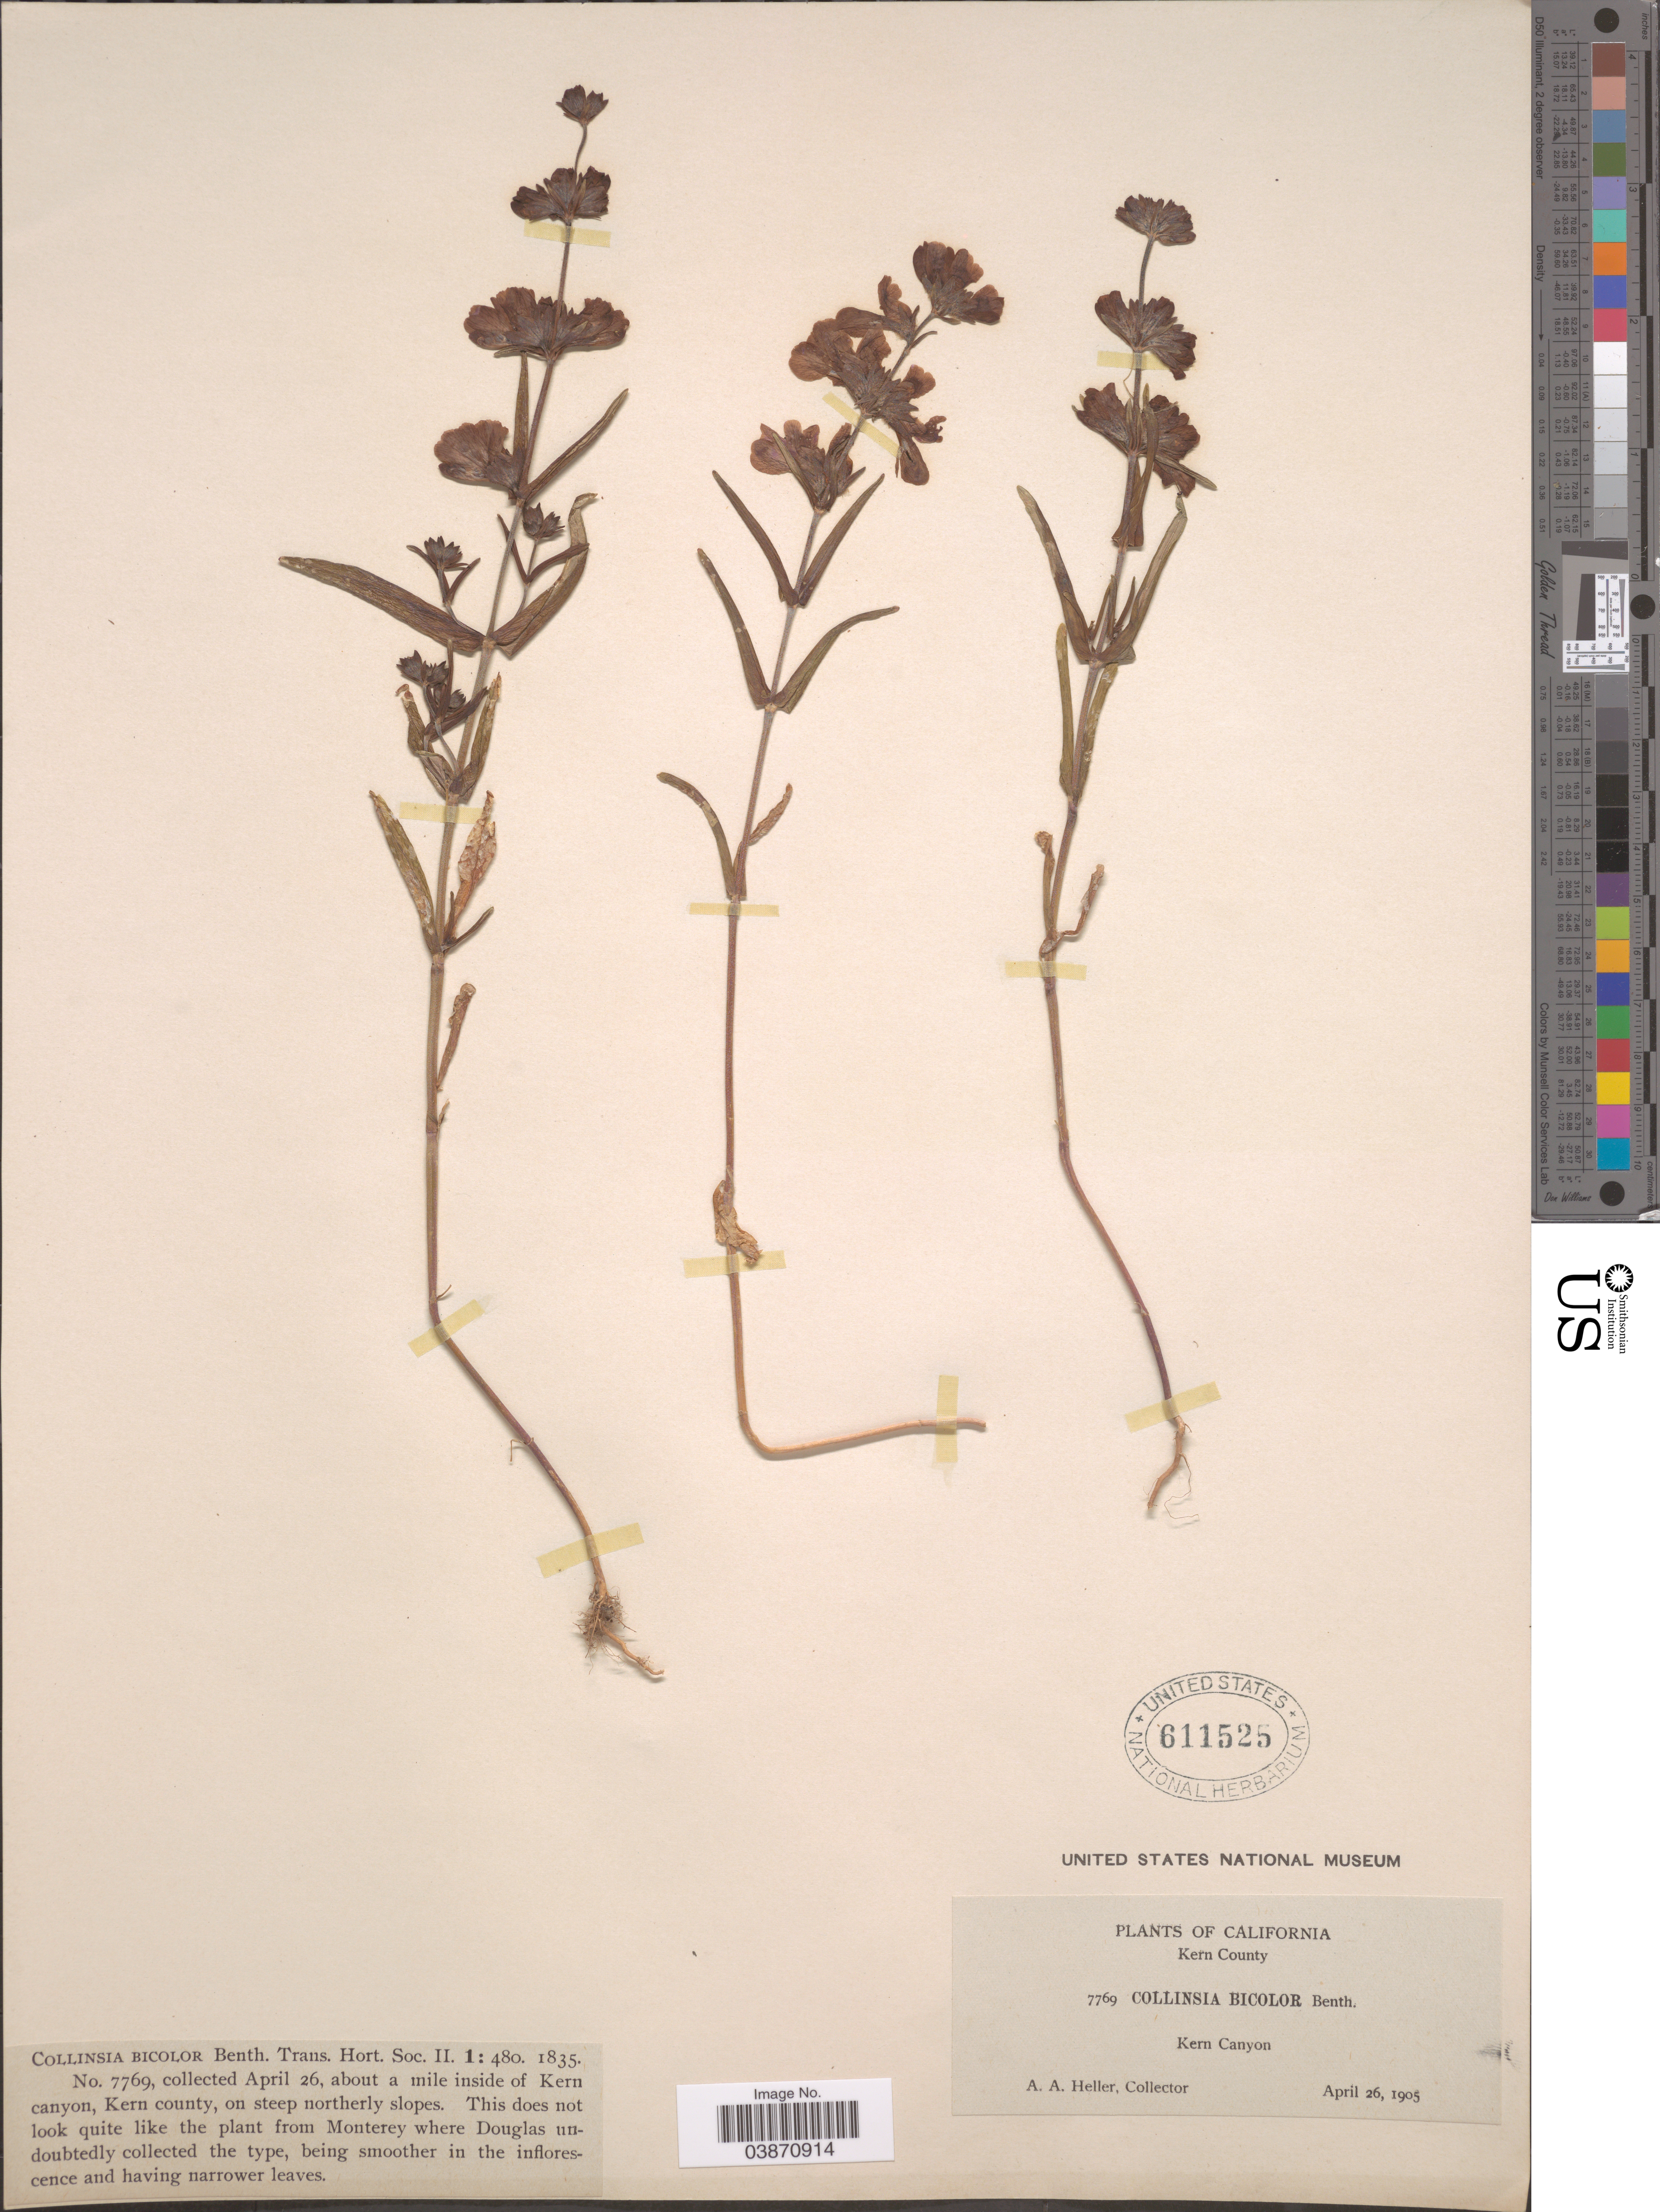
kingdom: Plantae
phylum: Tracheophyta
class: Magnoliopsida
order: Lamiales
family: Plantaginaceae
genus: Collinsia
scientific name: Collinsia bicolor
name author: Raf.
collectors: A. A. Heller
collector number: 7769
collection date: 1905-04-26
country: United States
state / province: California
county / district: Kern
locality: About a mile inside of Kern Canyon, Kern County, on steep northerly slopes.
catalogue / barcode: US 611525